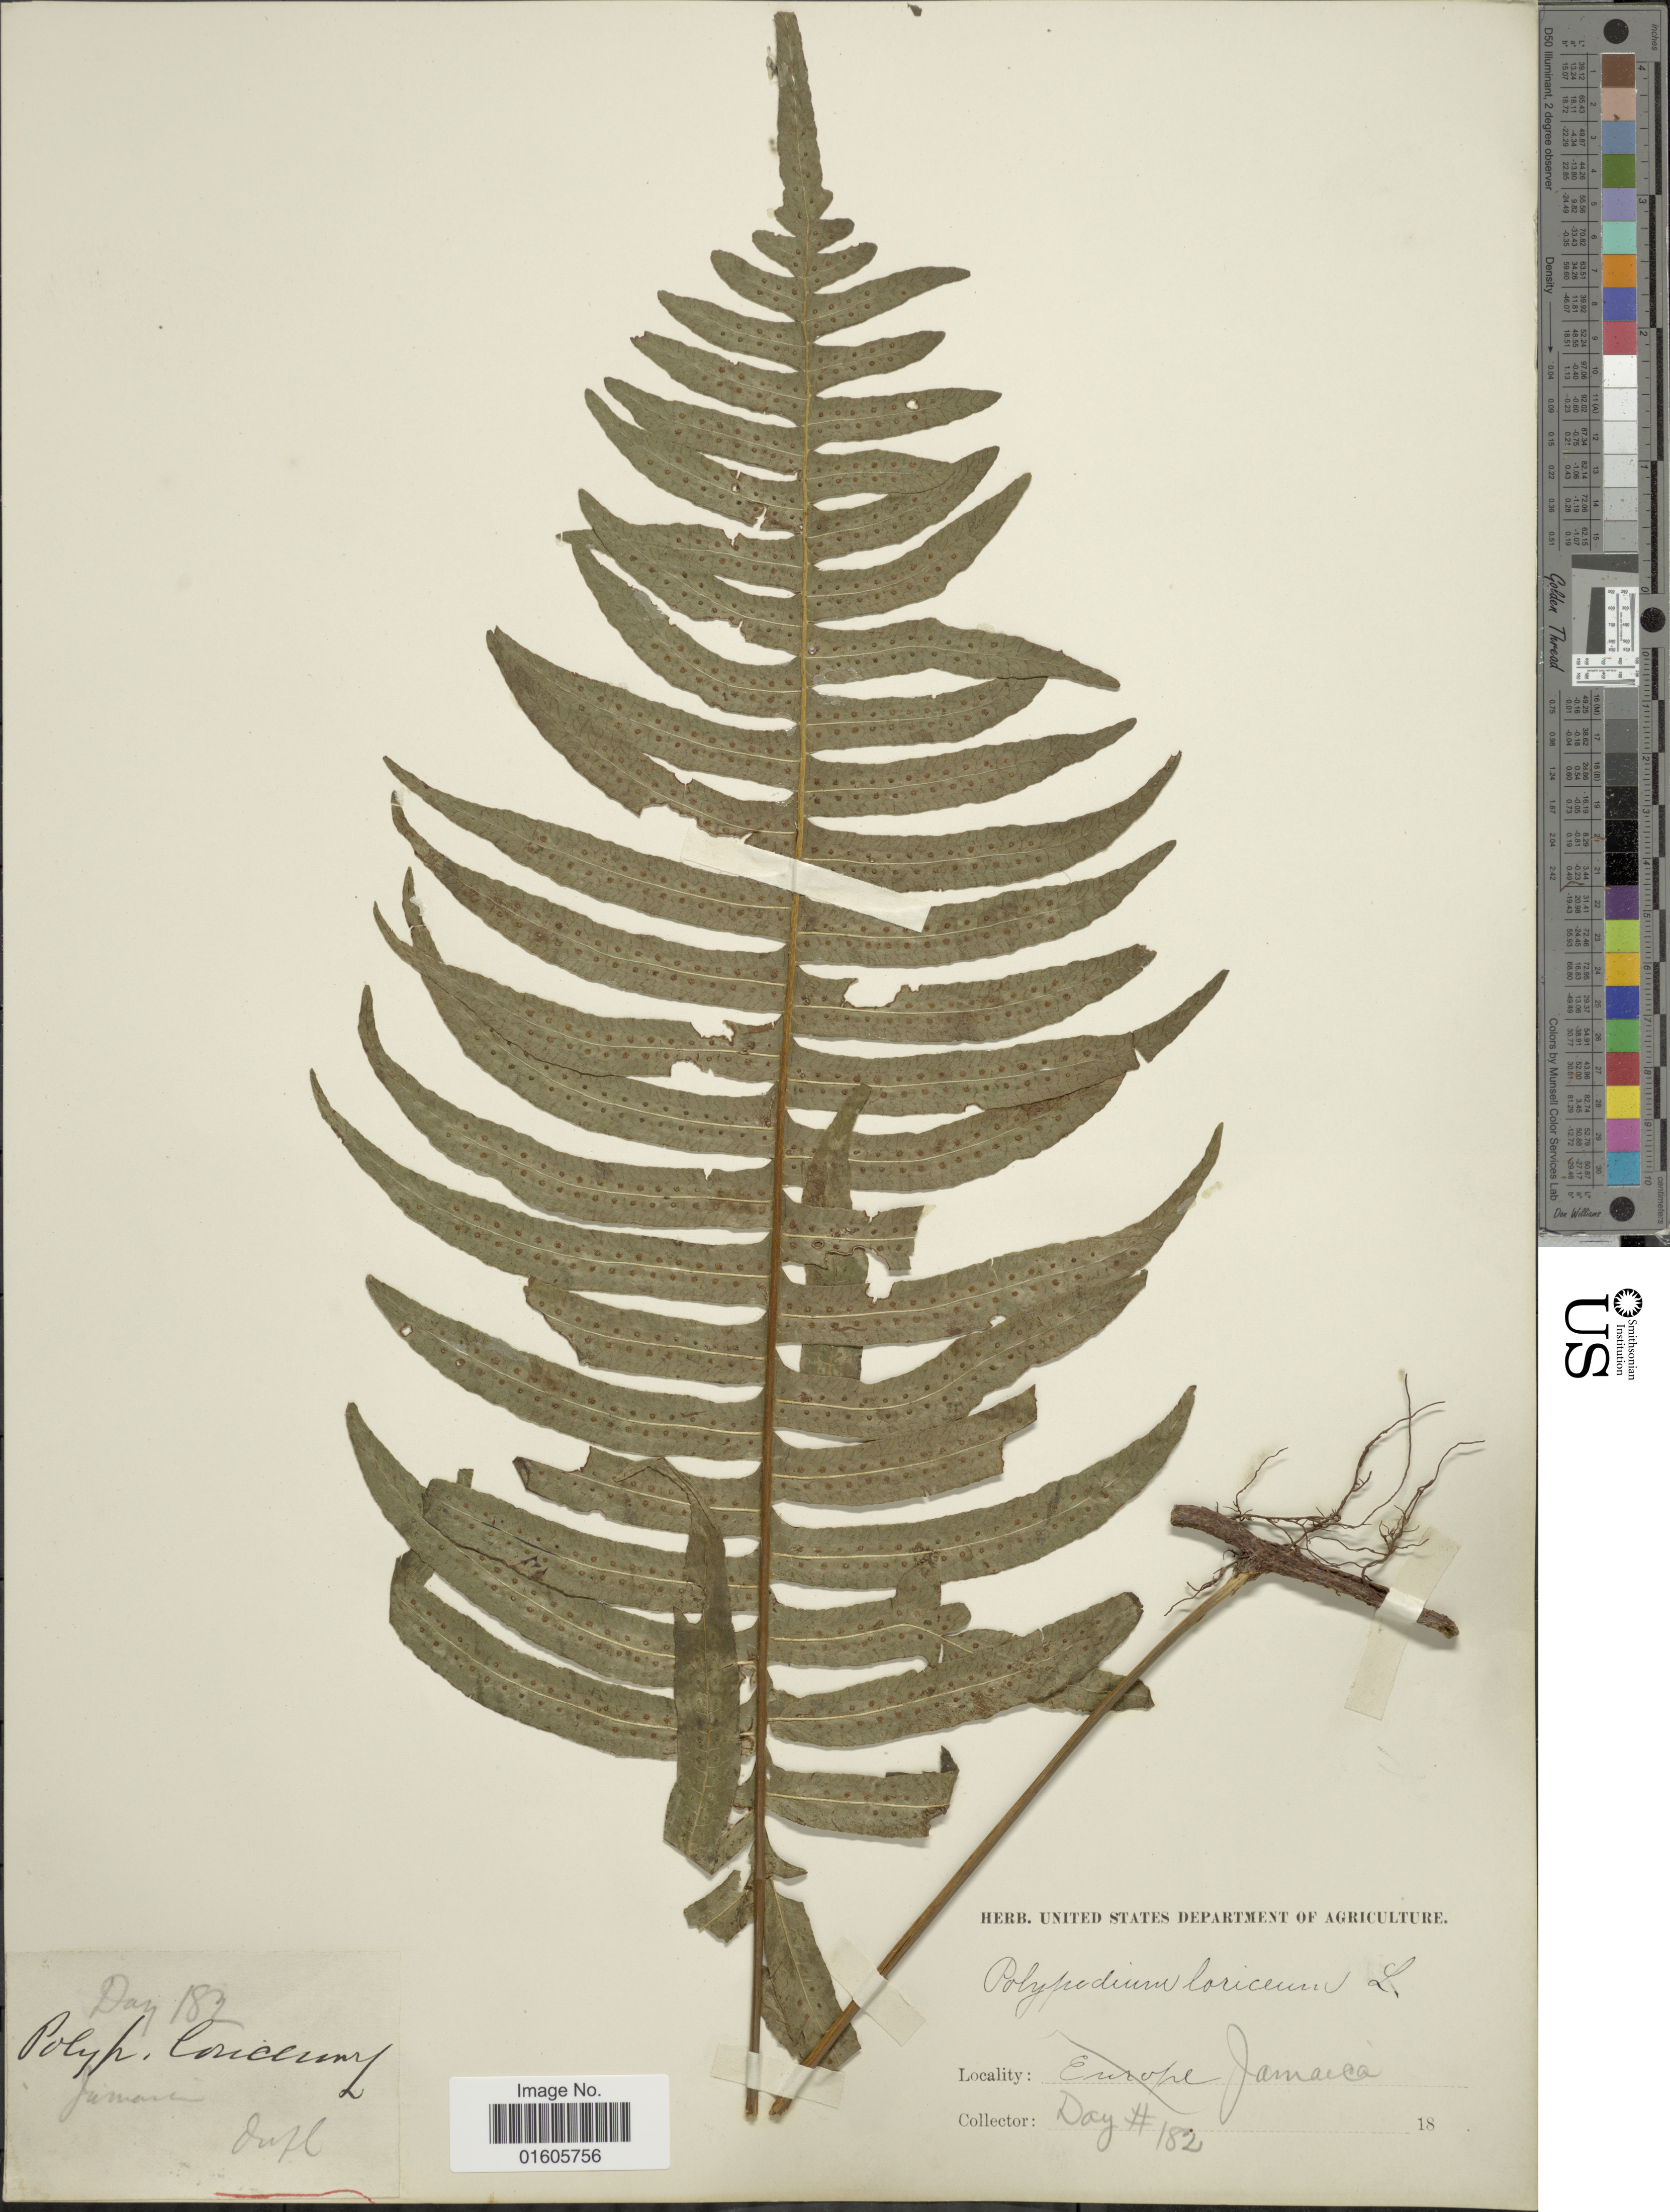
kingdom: Plantae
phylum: Tracheophyta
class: Polypodiopsida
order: Polypodiales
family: Polypodiaceae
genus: Serpocaulon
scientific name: Serpocaulon loriceum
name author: (L.) A.R. Sm.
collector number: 182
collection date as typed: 18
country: Jamaica